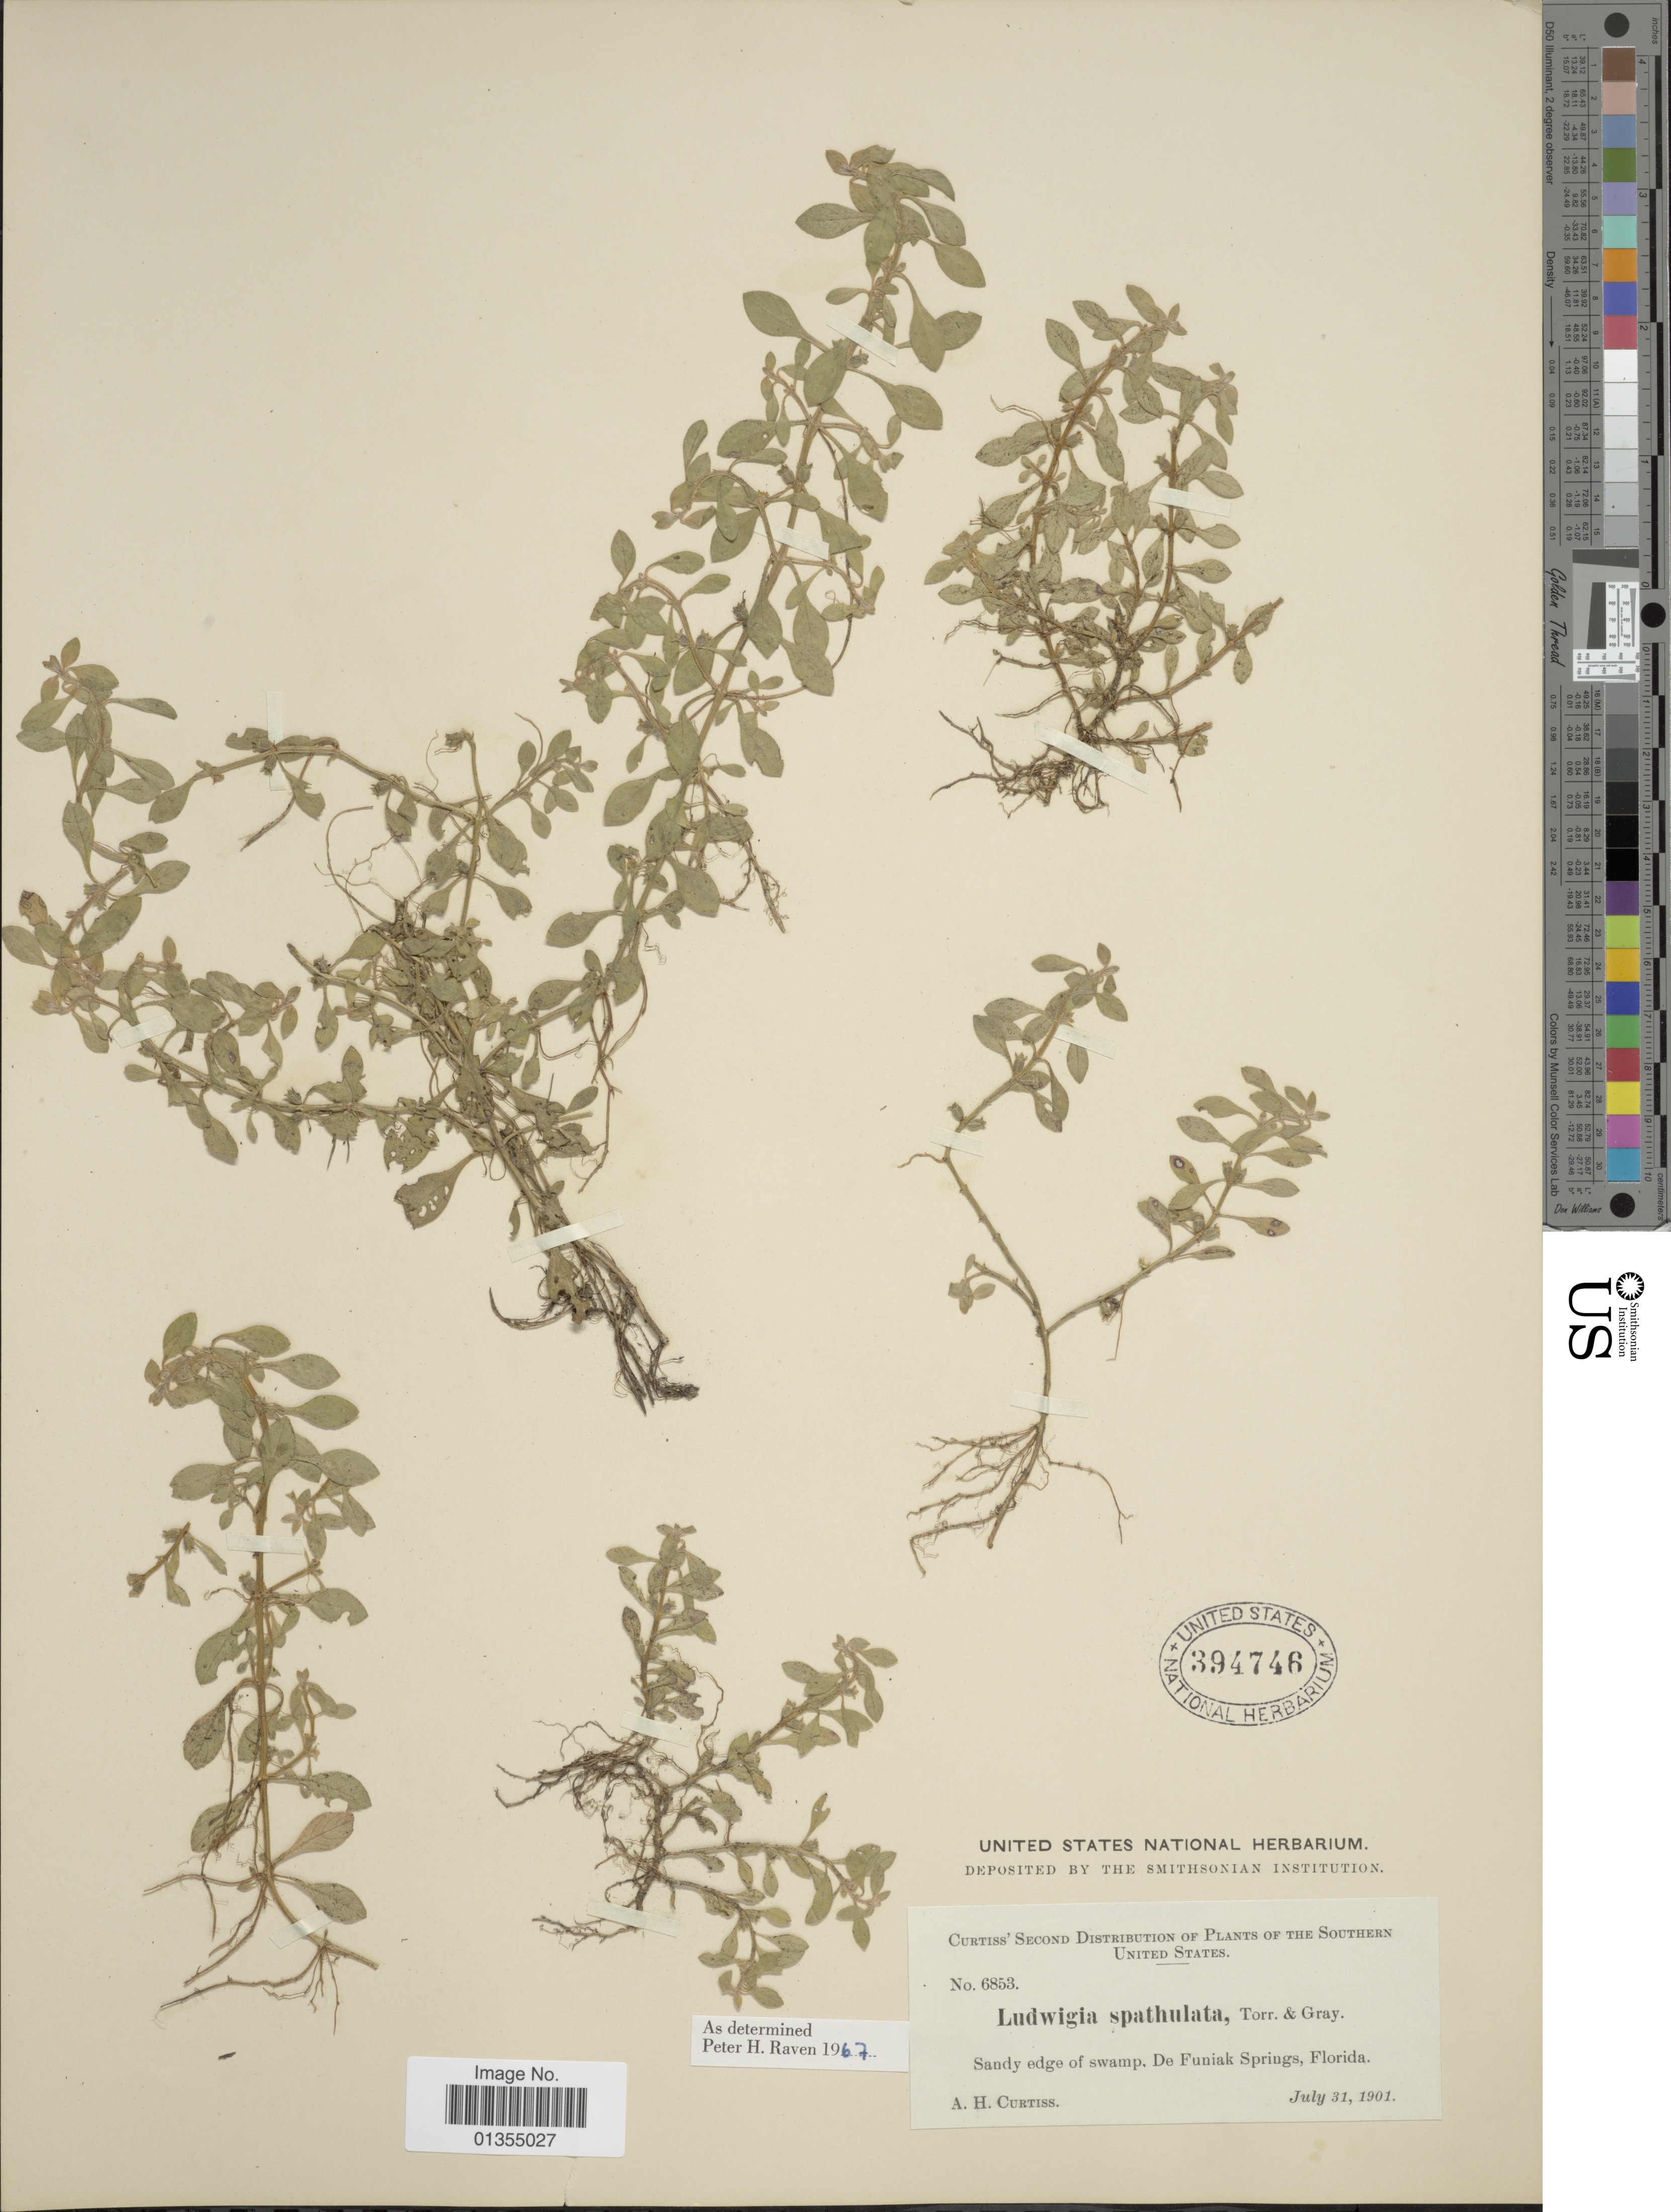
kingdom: Plantae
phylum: Tracheophyta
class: Magnoliopsida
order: Myrtales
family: Onagraceae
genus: Ludwigia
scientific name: Ludwigia spathulata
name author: Torr. & A. Gray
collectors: A. H. Curtiss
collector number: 6853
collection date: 1901-07-31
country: United States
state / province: Florida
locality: De Funiak Springs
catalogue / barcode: US 394746